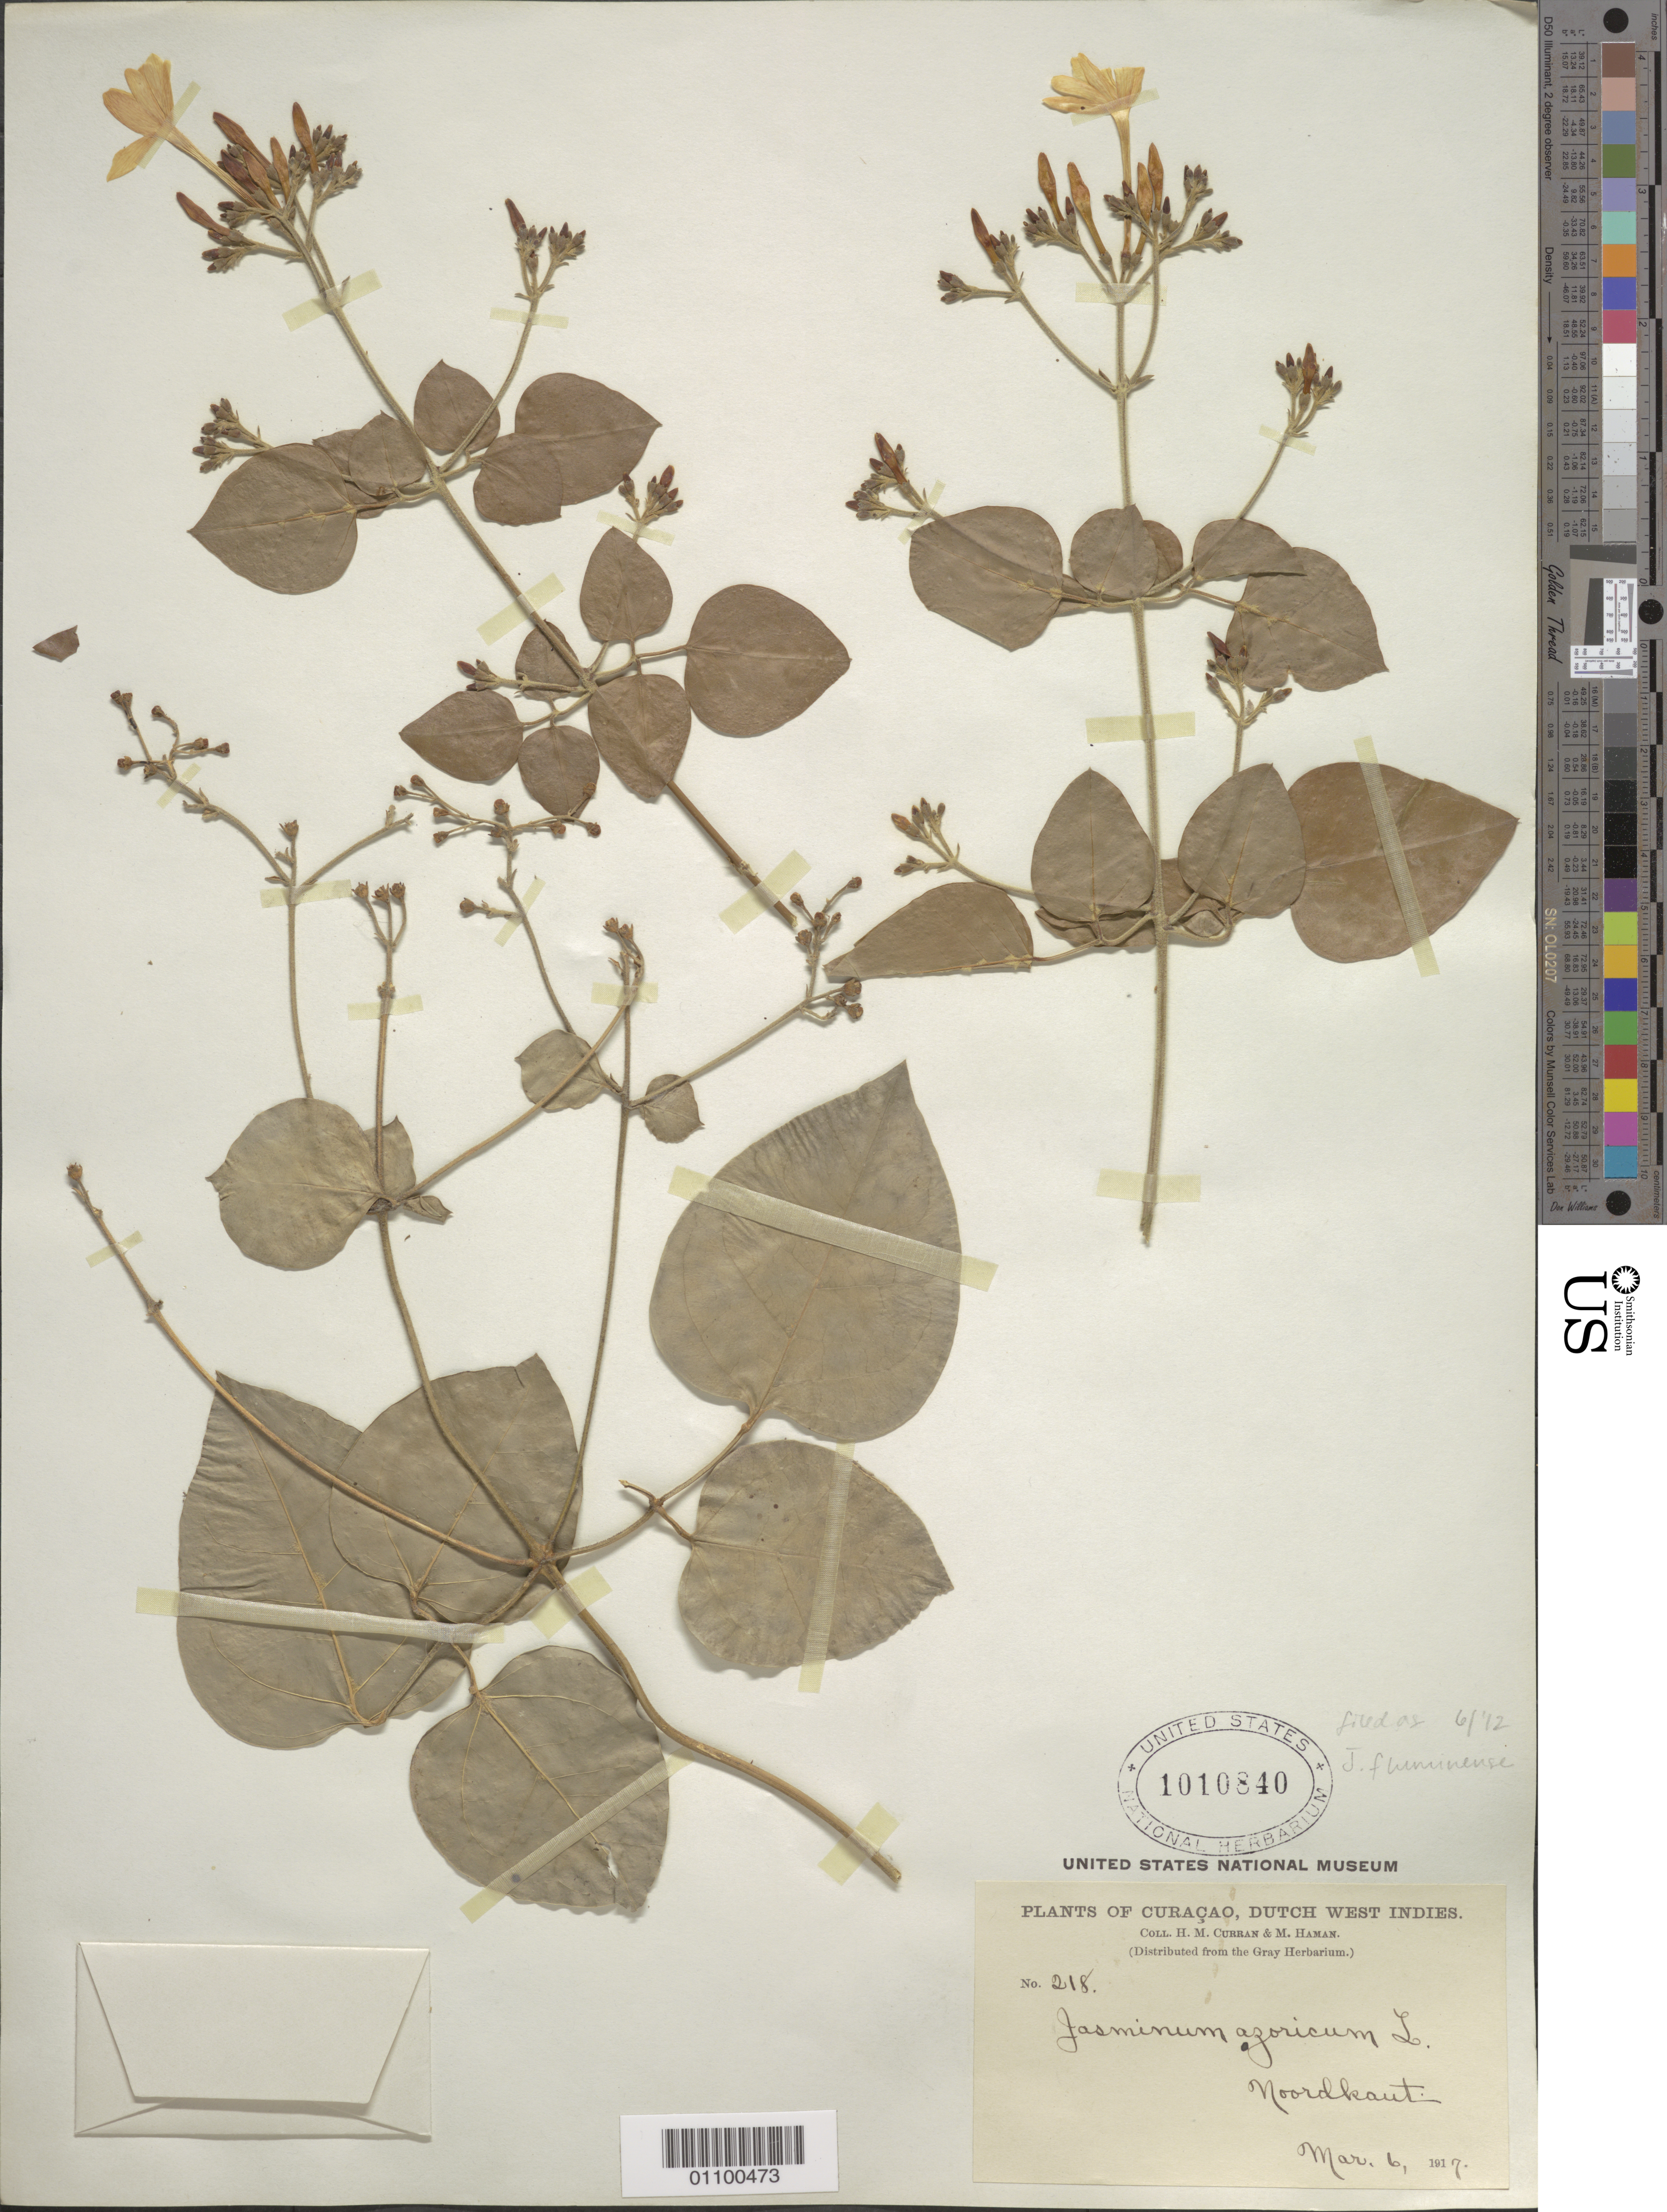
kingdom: Plantae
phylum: Tracheophyta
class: Magnoliopsida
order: Lamiales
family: Oleaceae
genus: Jasminum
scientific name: Jasminum fluminense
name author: Vell.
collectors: H. M. Curran & M. Haman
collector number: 218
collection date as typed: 06 Mar 1917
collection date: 1917-03-06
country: Curaçao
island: Curaçao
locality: Noordkaut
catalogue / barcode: US 1010840